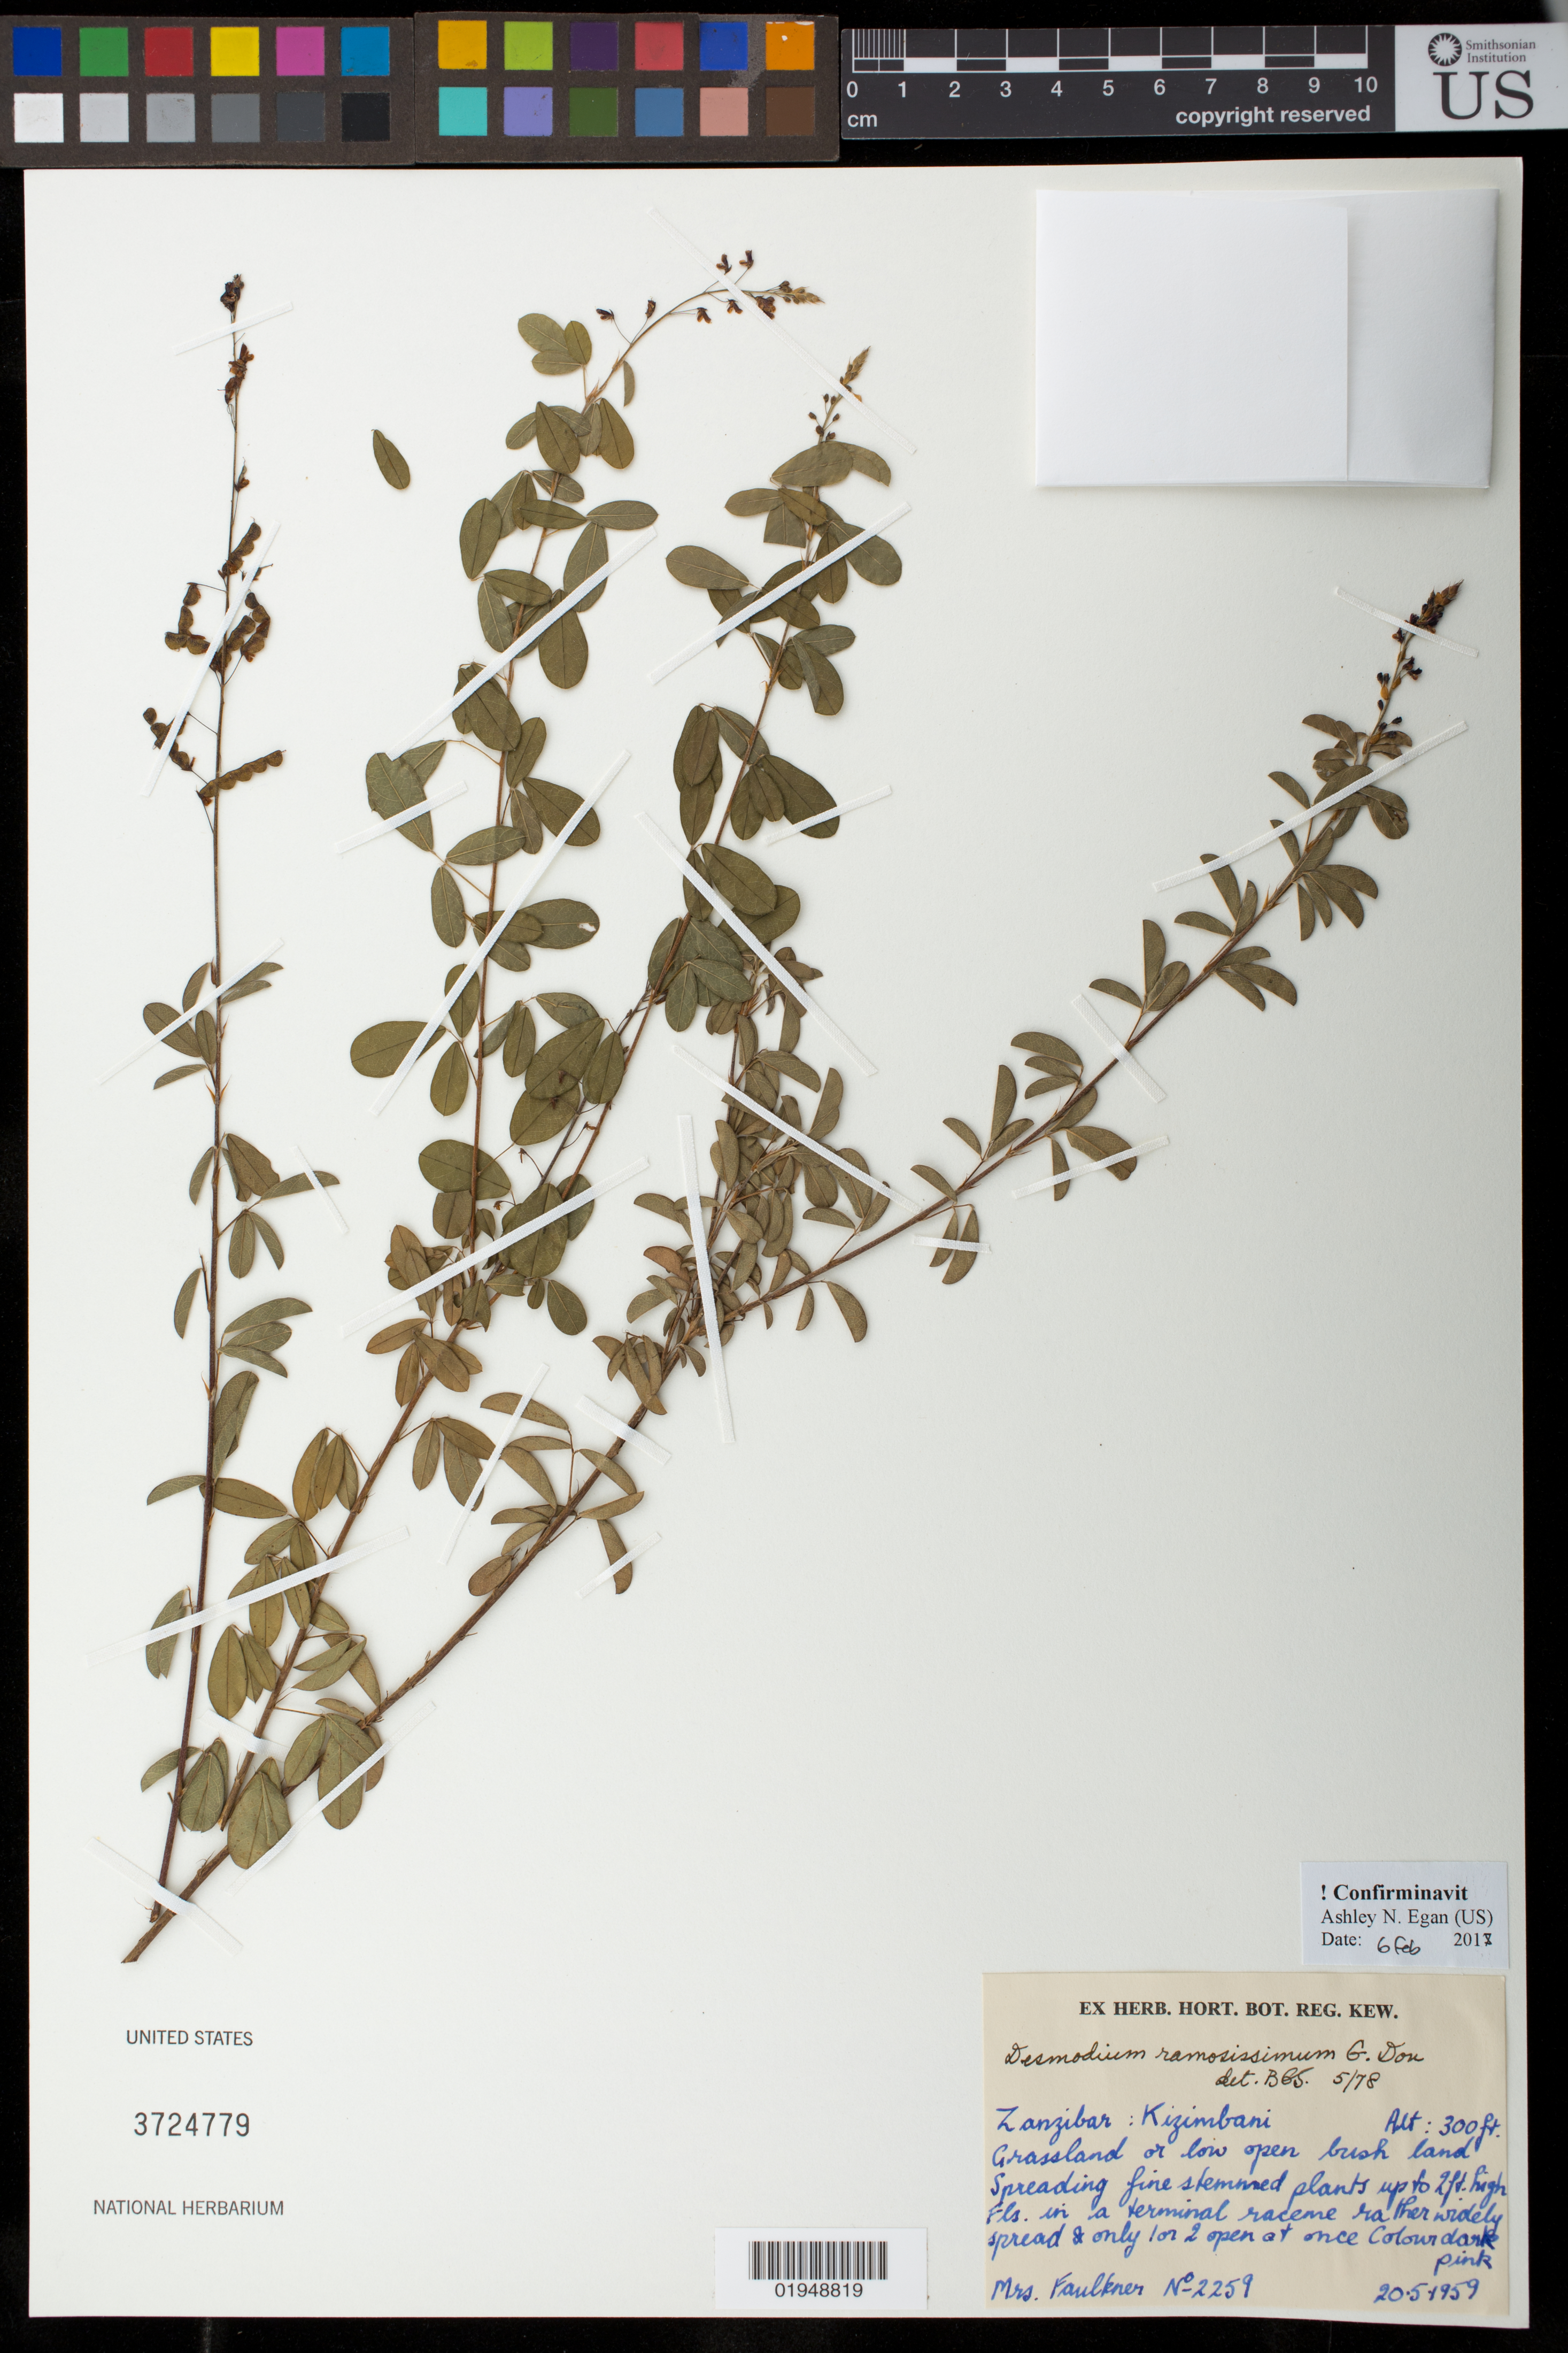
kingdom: Plantae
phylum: Tracheophyta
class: Magnoliopsida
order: Fabales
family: Fabaceae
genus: Grona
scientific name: Grona ramosissima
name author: (G. Don) H. Ohashi & K. Ohashi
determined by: Strong, Mark T., (BOT), Smithsonian Institution - National Museum of Natural History (UNITED STATES)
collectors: H. Faulkner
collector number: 2259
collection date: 1959-05-20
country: Tanzania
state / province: Zanzibar Urban/West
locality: Kizimbani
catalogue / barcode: US 3724779